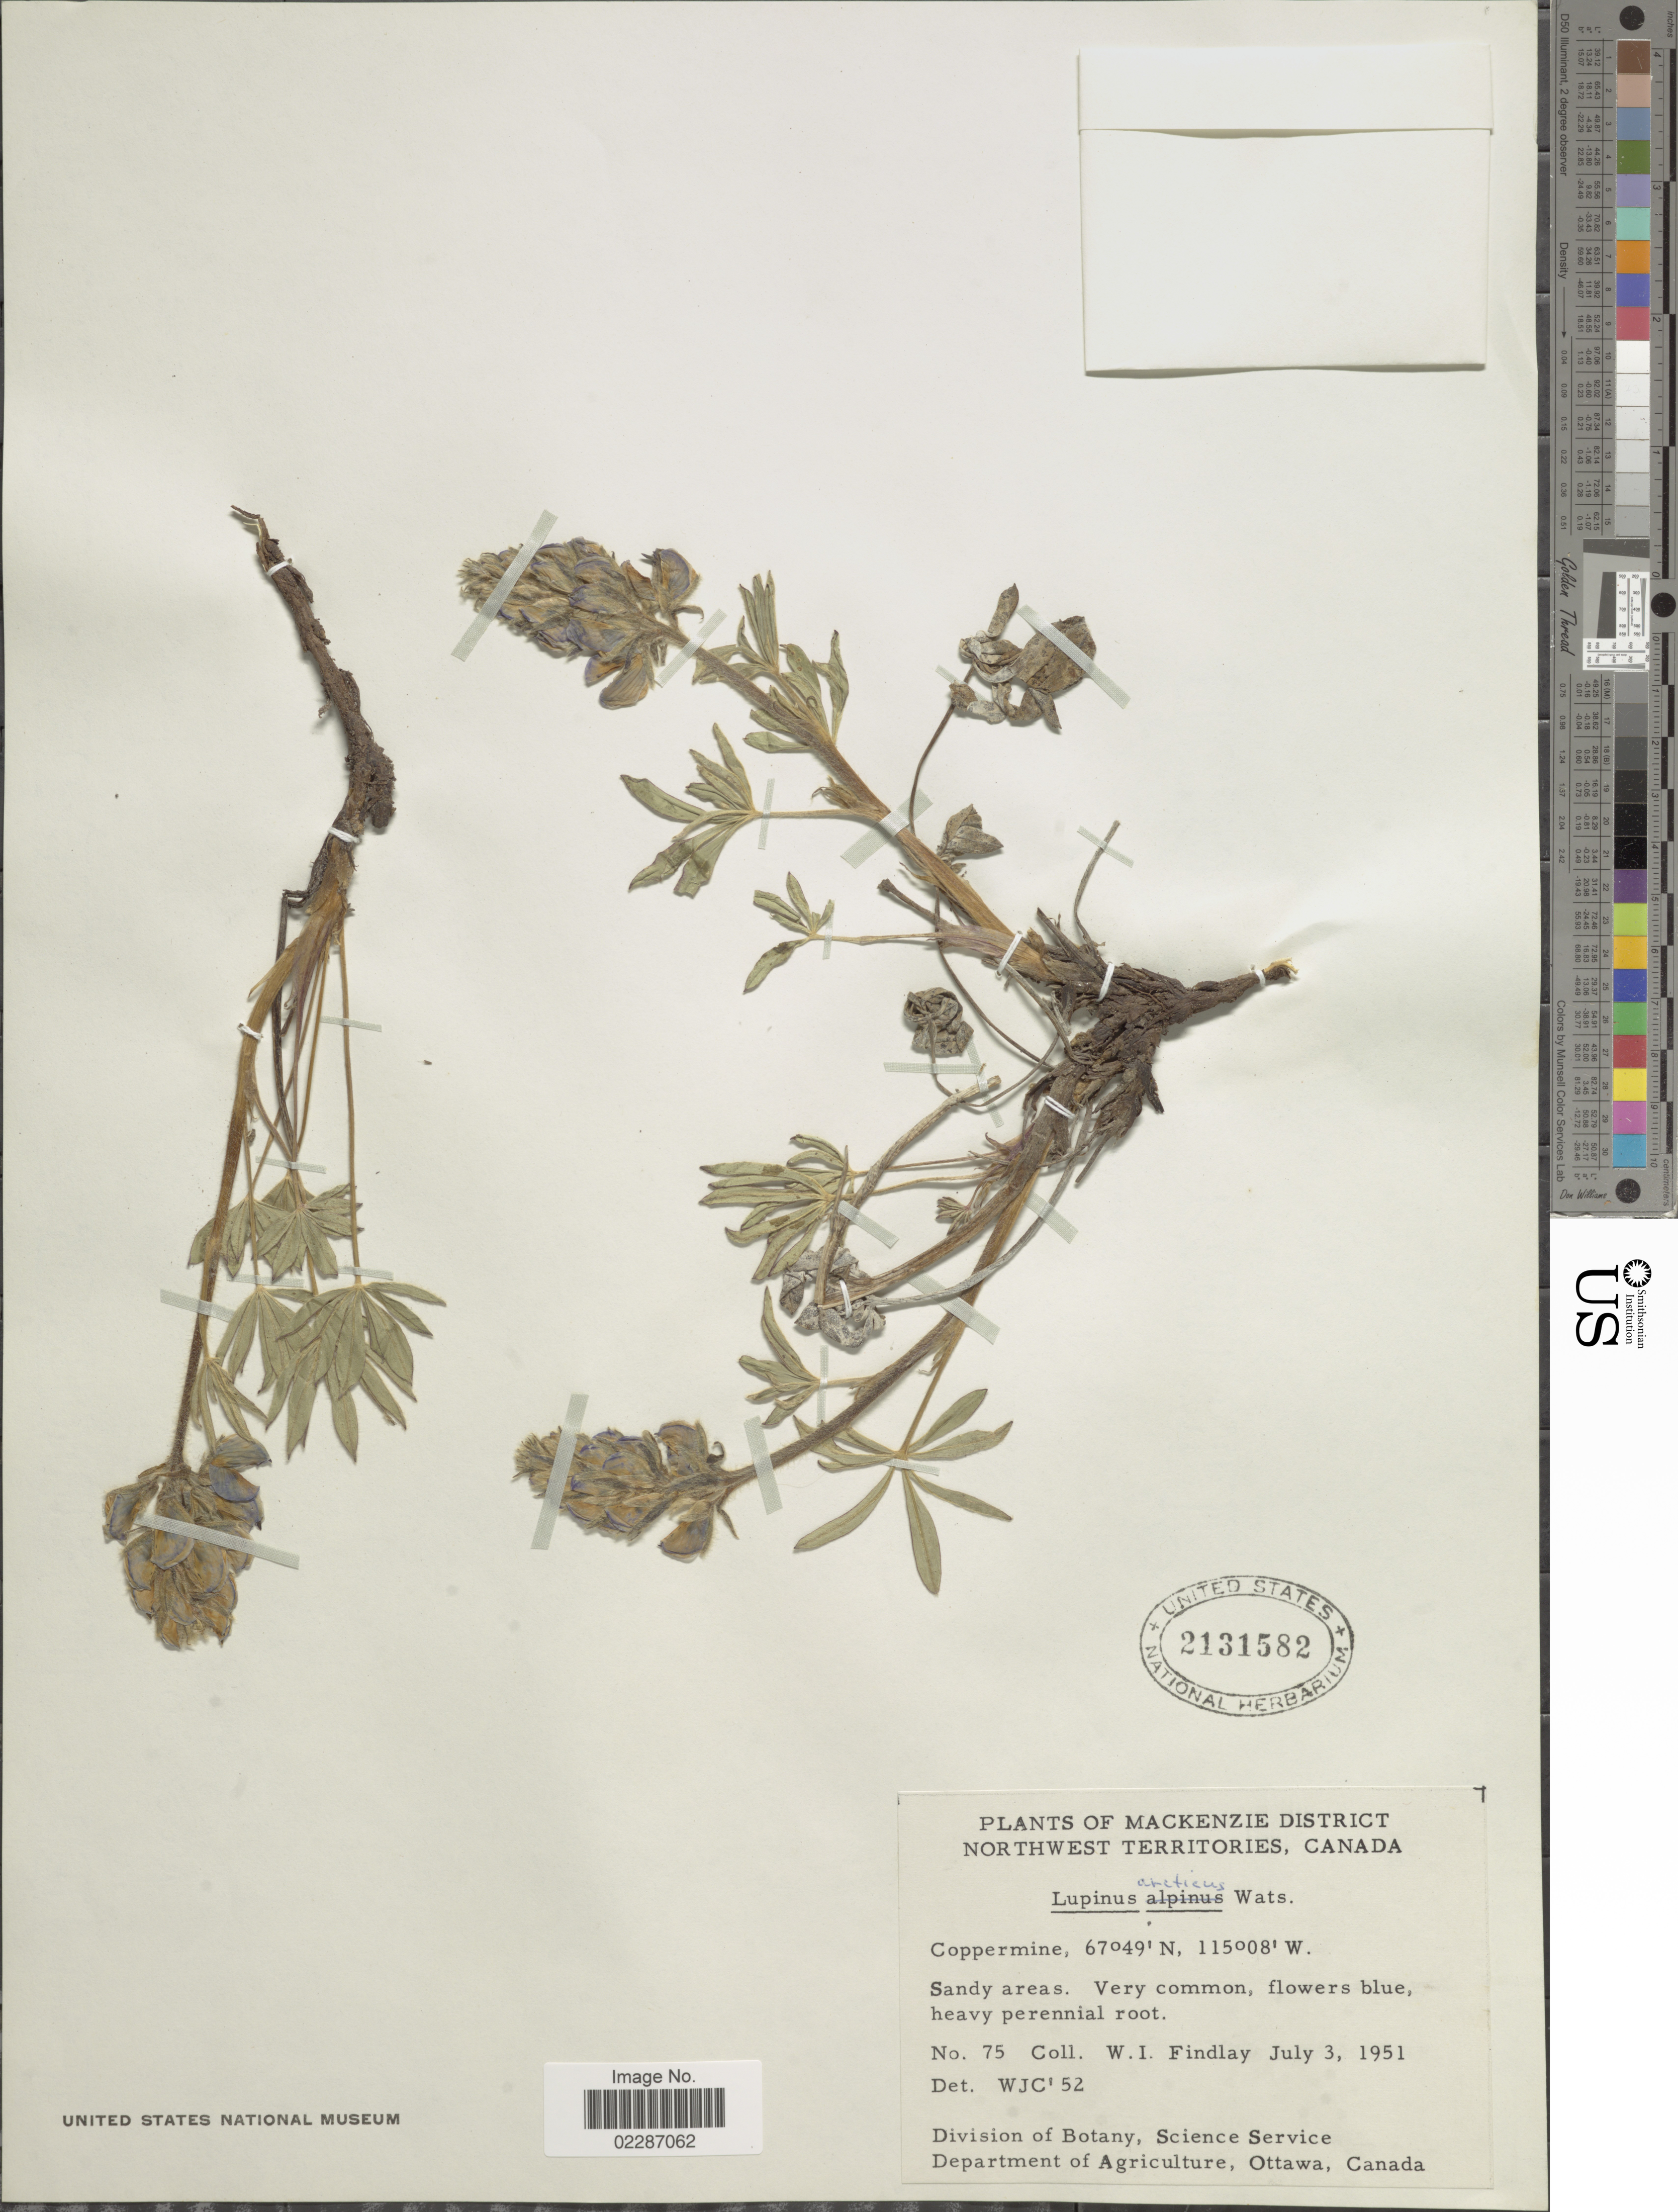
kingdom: Plantae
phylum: Tracheophyta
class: Magnoliopsida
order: Fabales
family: Fabaceae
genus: Lupinus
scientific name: Lupinus arcticus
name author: S. Watson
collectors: W. Findlay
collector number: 75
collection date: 1951-07-03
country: Canada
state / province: Northwest Territories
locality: Mackenzie District, Coppermine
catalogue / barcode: US 2131582